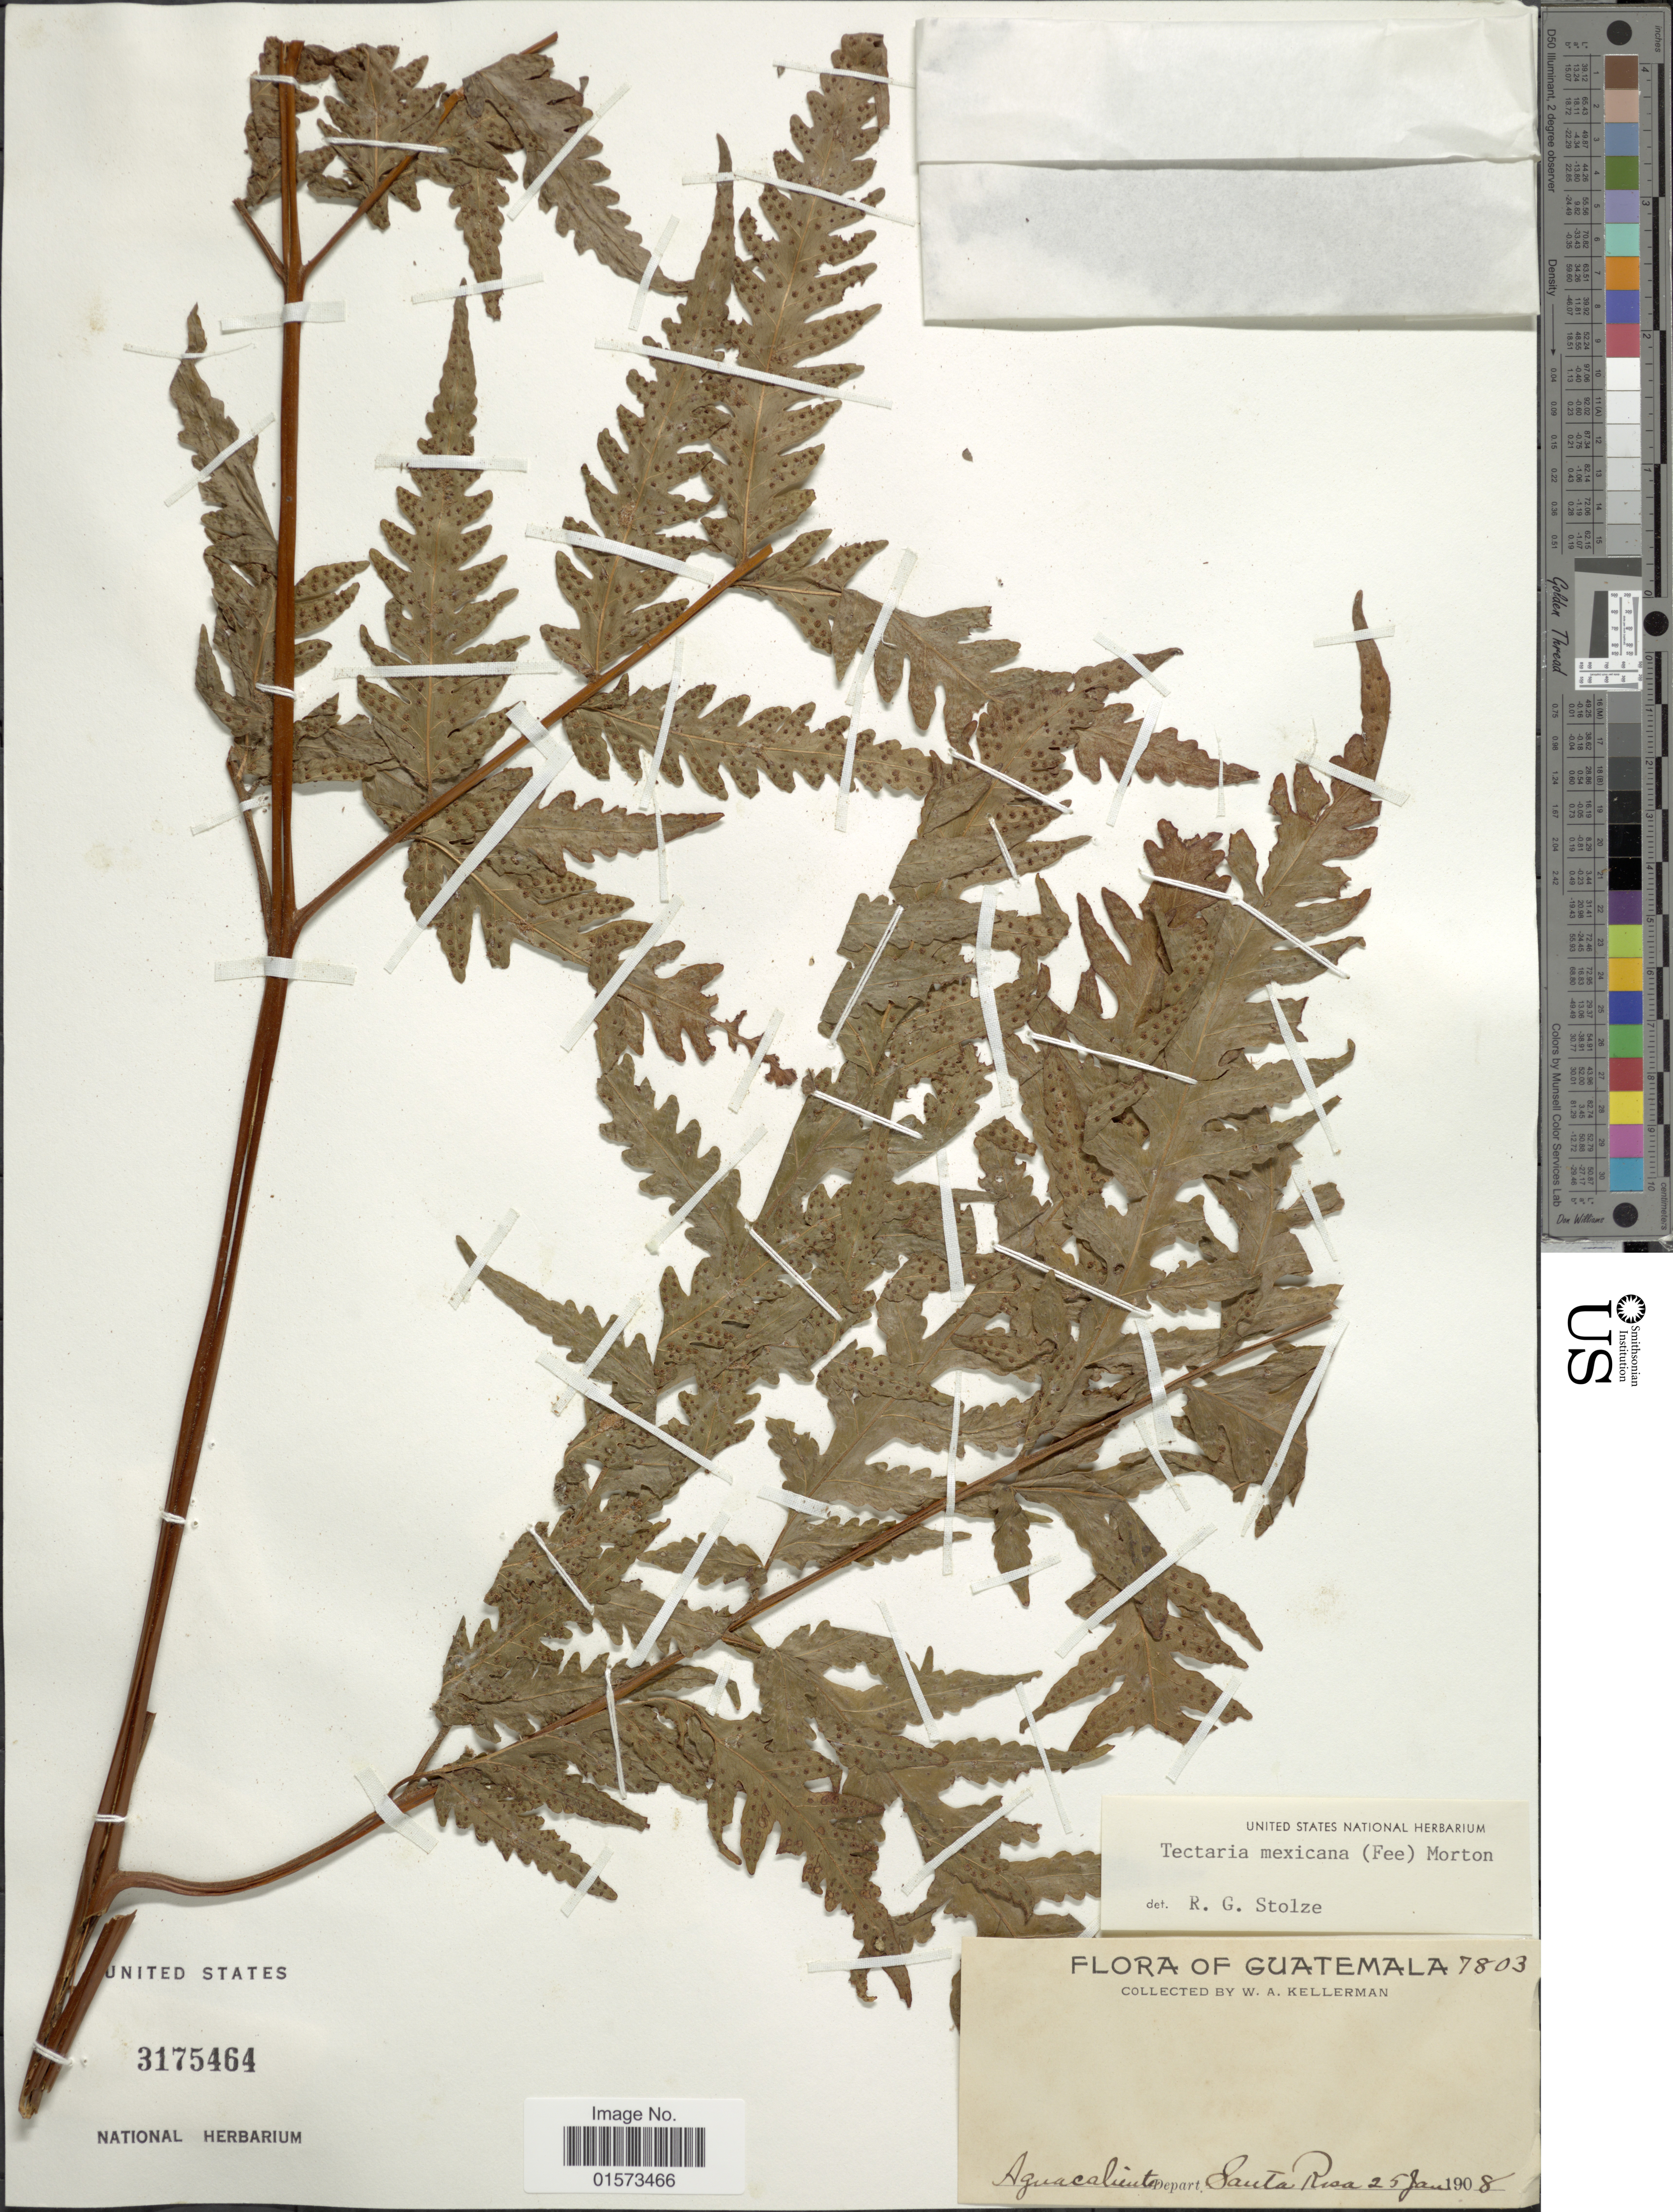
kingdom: Plantae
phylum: Tracheophyta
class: Polypodiopsida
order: Polypodiales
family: Tectariaceae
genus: Tectaria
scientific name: Tectaria mexicana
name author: (Fée) C.V. Morton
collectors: W. Kellerman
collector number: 7803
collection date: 1908-01-25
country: Guatemala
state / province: Santa Rosa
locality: Agua Caliente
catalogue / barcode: US 3175464